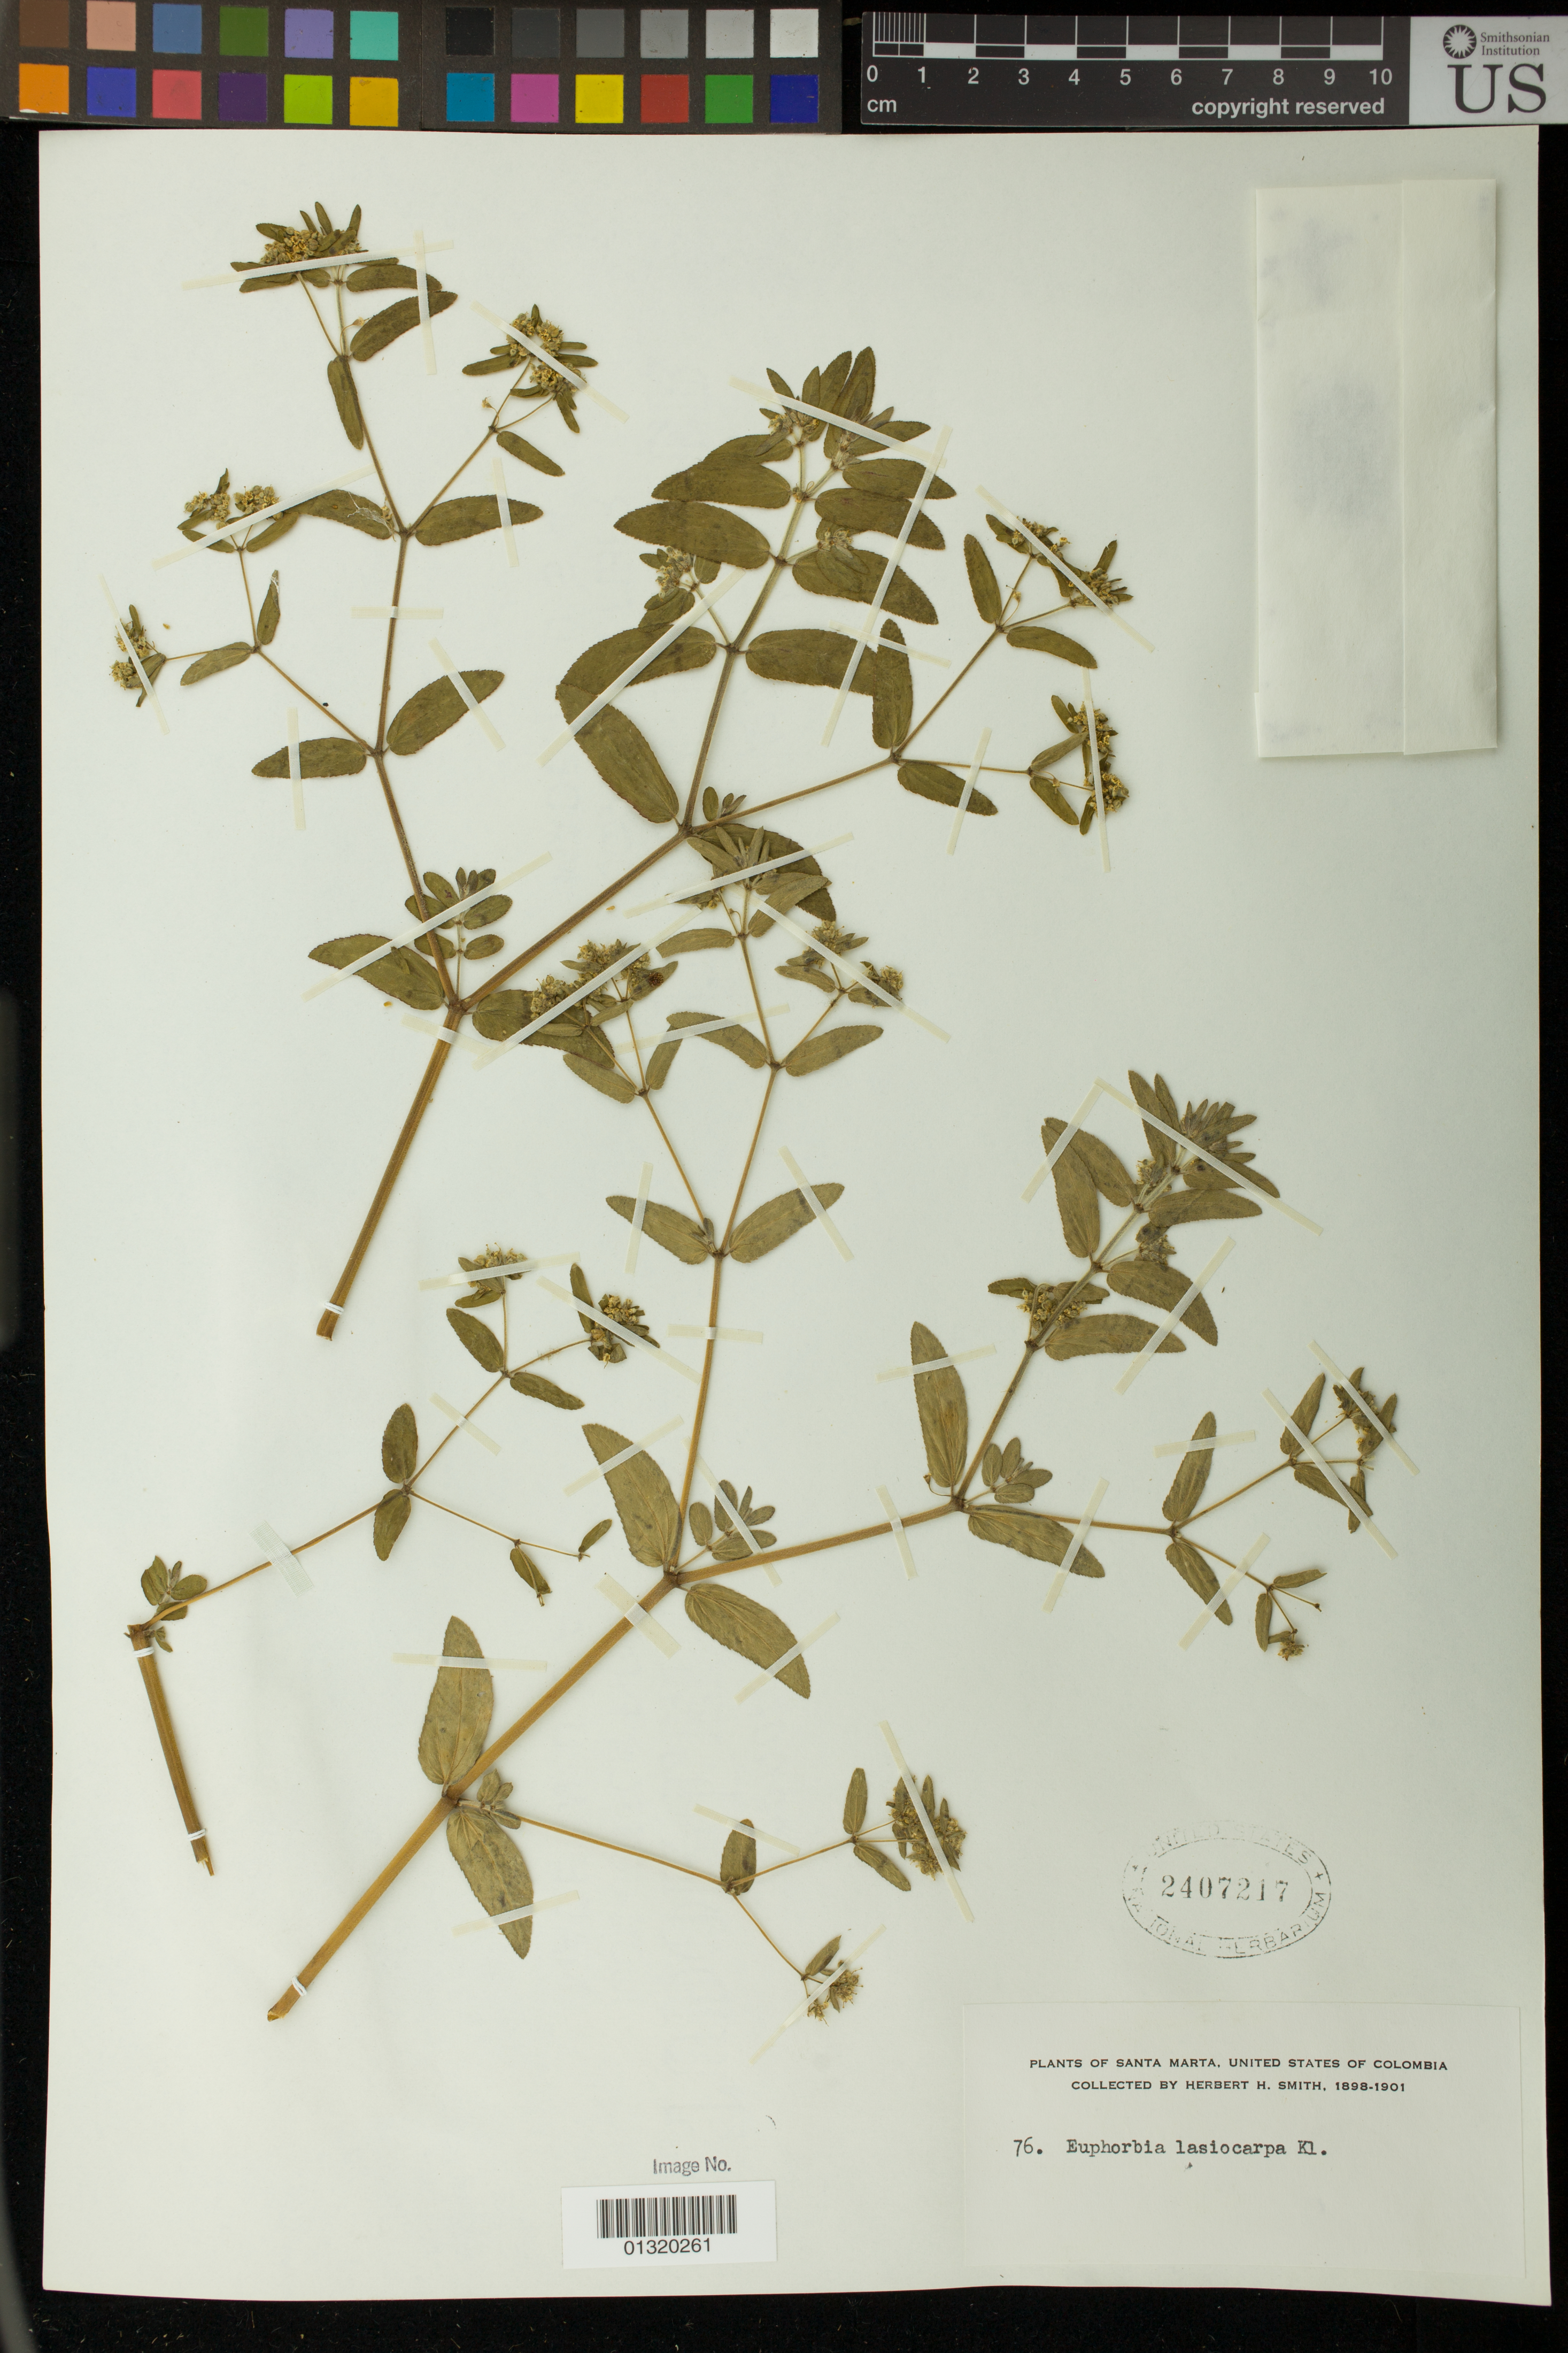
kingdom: Plantae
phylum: Tracheophyta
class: Magnoliopsida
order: Malpighiales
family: Euphorbiaceae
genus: Euphorbia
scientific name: Euphorbia lasiocarpa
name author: Klotzsch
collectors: H. Smith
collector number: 76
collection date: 1898/1901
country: Colombia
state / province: Magdalena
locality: Santa Marta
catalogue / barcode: US 2407217